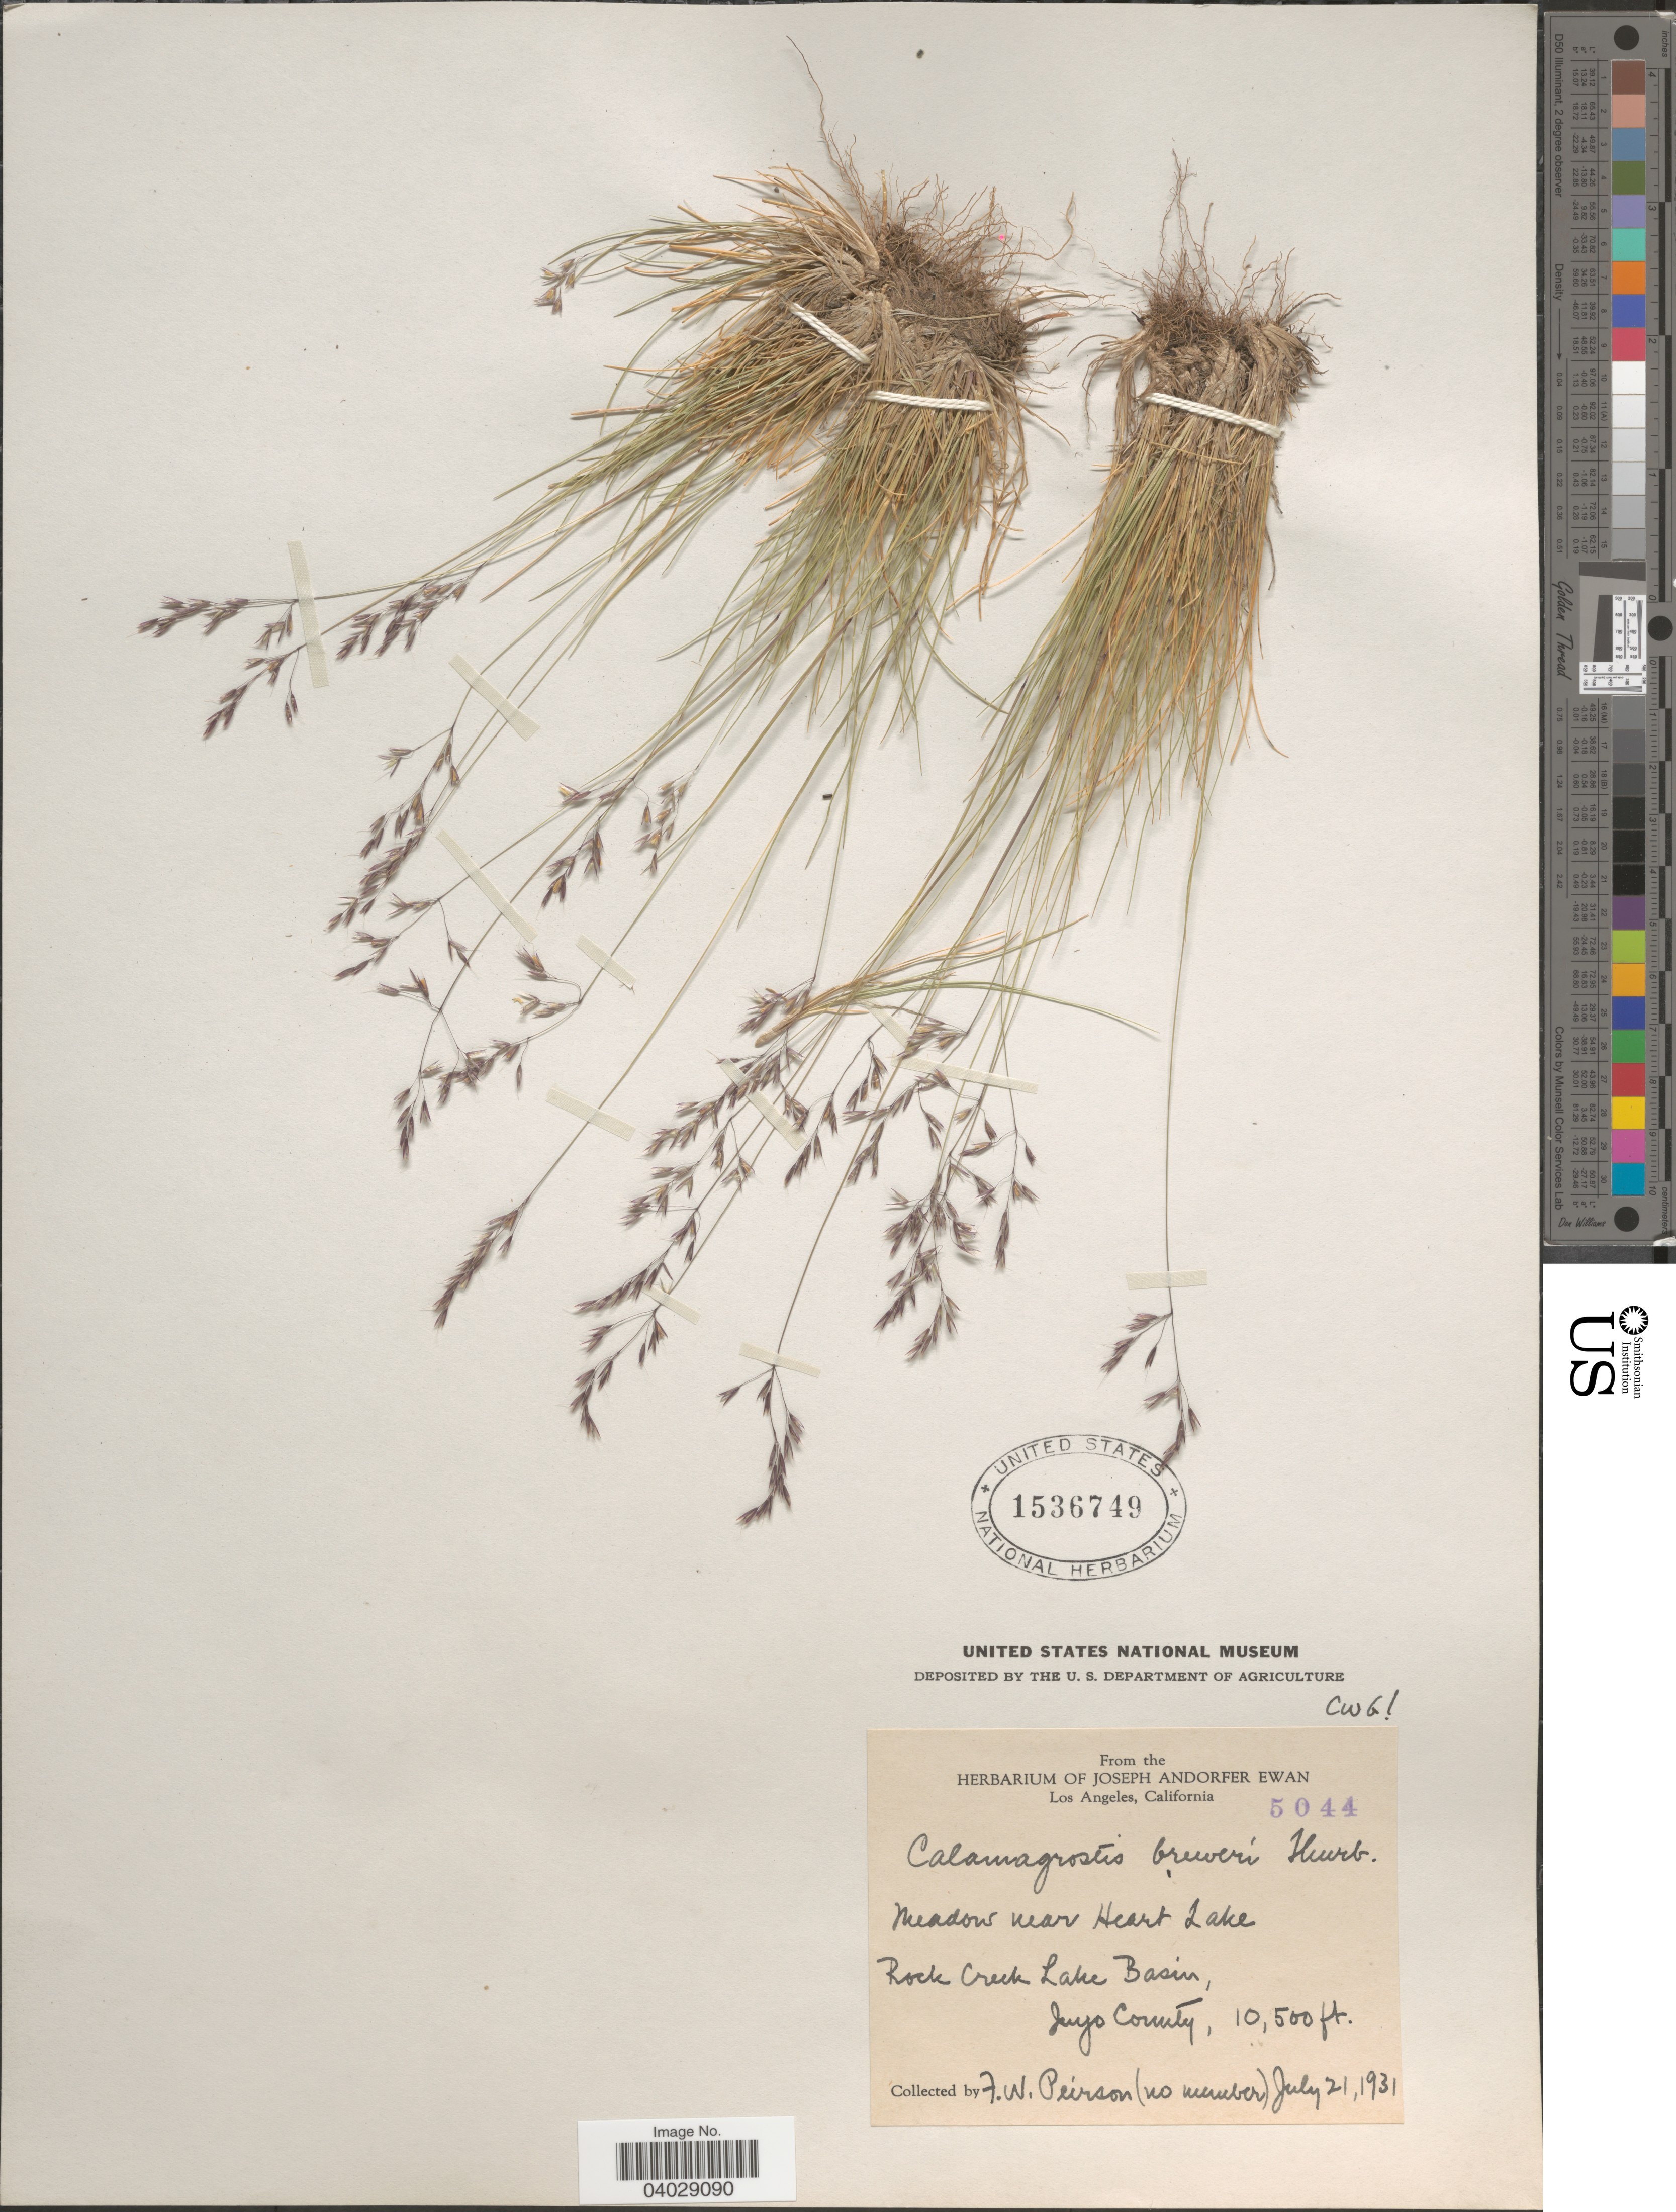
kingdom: Plantae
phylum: Tracheophyta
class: Liliopsida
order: Poales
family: Poaceae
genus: Calamagrostis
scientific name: Calamagrostis muiriana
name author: B.L. Wilson & Sami Gray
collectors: F. Peirson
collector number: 5044 ?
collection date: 1931-07-21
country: United States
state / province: California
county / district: Inyo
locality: Meadow near Heart Lake. Rock Creek Lake Basin, Inyo County.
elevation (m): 3200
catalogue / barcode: US 1536749